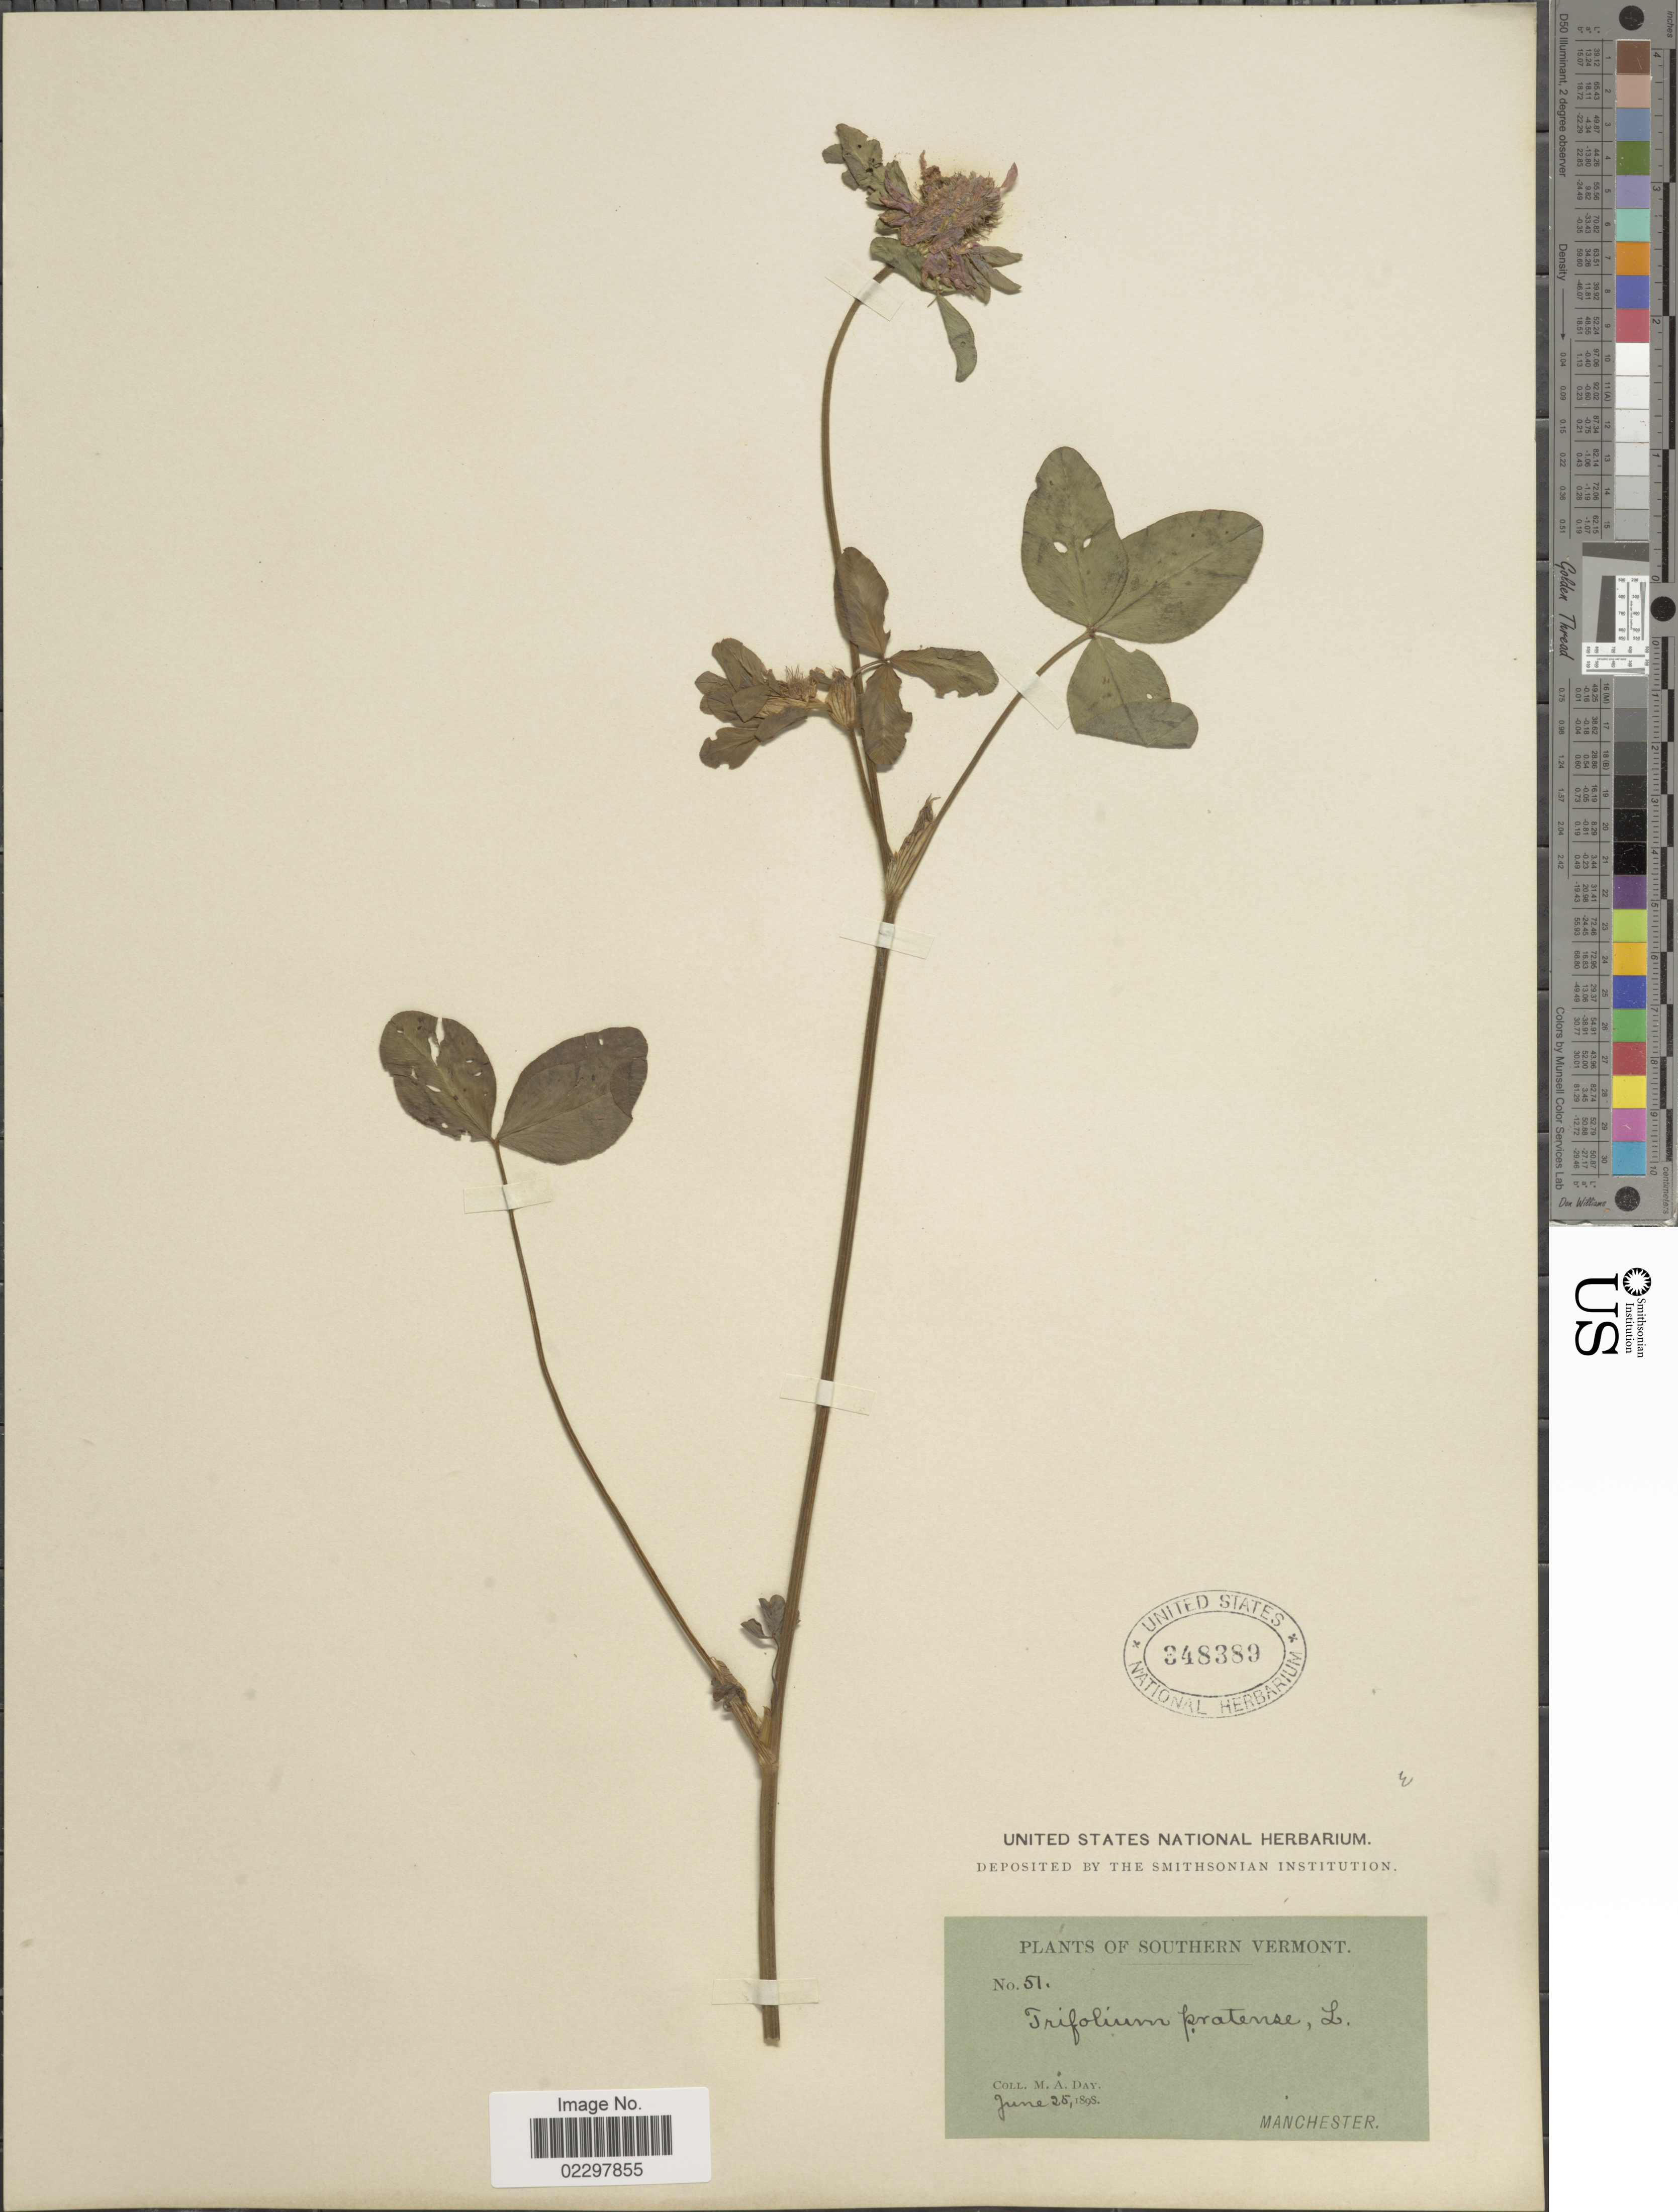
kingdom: Plantae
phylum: Tracheophyta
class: Magnoliopsida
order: Fabales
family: Fabaceae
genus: Trifolium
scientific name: Trifolium pratense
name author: L.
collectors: M. Day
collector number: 51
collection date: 1898-06-25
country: United States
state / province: Vermont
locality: Southern Vermont, Manchester.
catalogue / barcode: US 348389